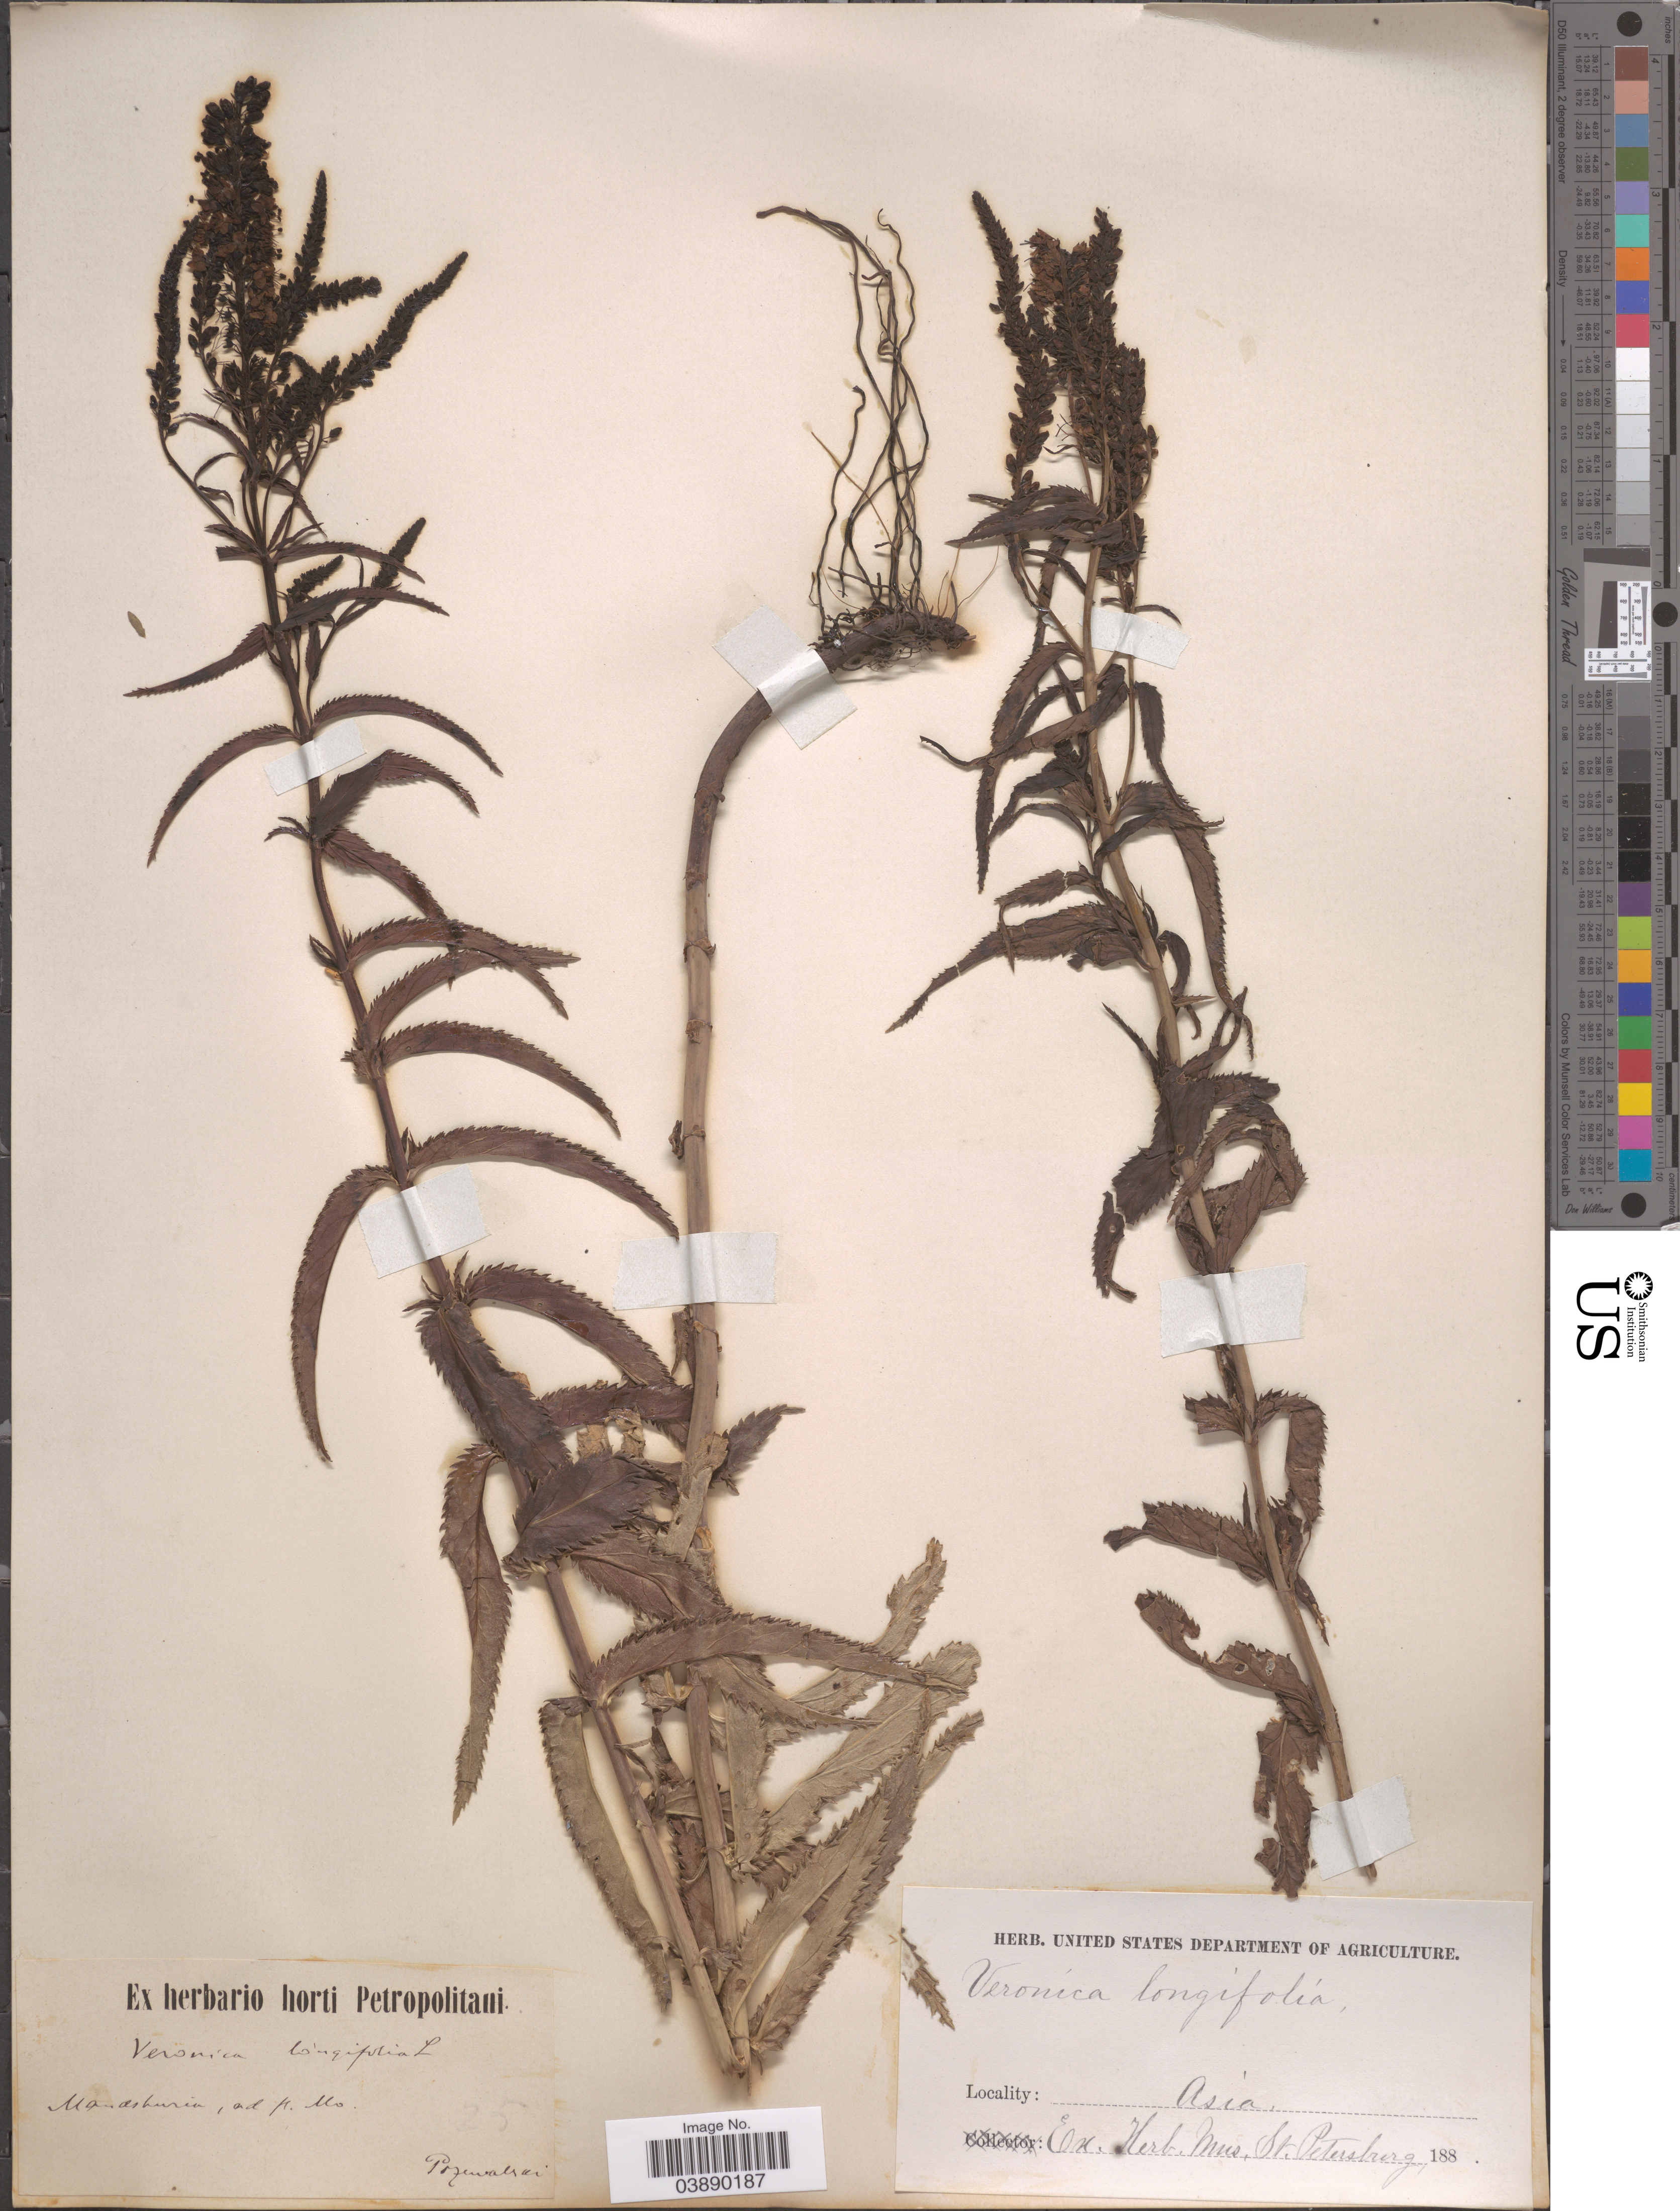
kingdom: Plantae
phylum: Tracheophyta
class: Magnoliopsida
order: Lamiales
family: Plantaginaceae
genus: Veronica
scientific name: Veronica longifolia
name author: L.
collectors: ex herb. Mus. St. Petersburg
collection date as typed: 188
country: China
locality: Asia. Mandshuria, ad p. Mo.